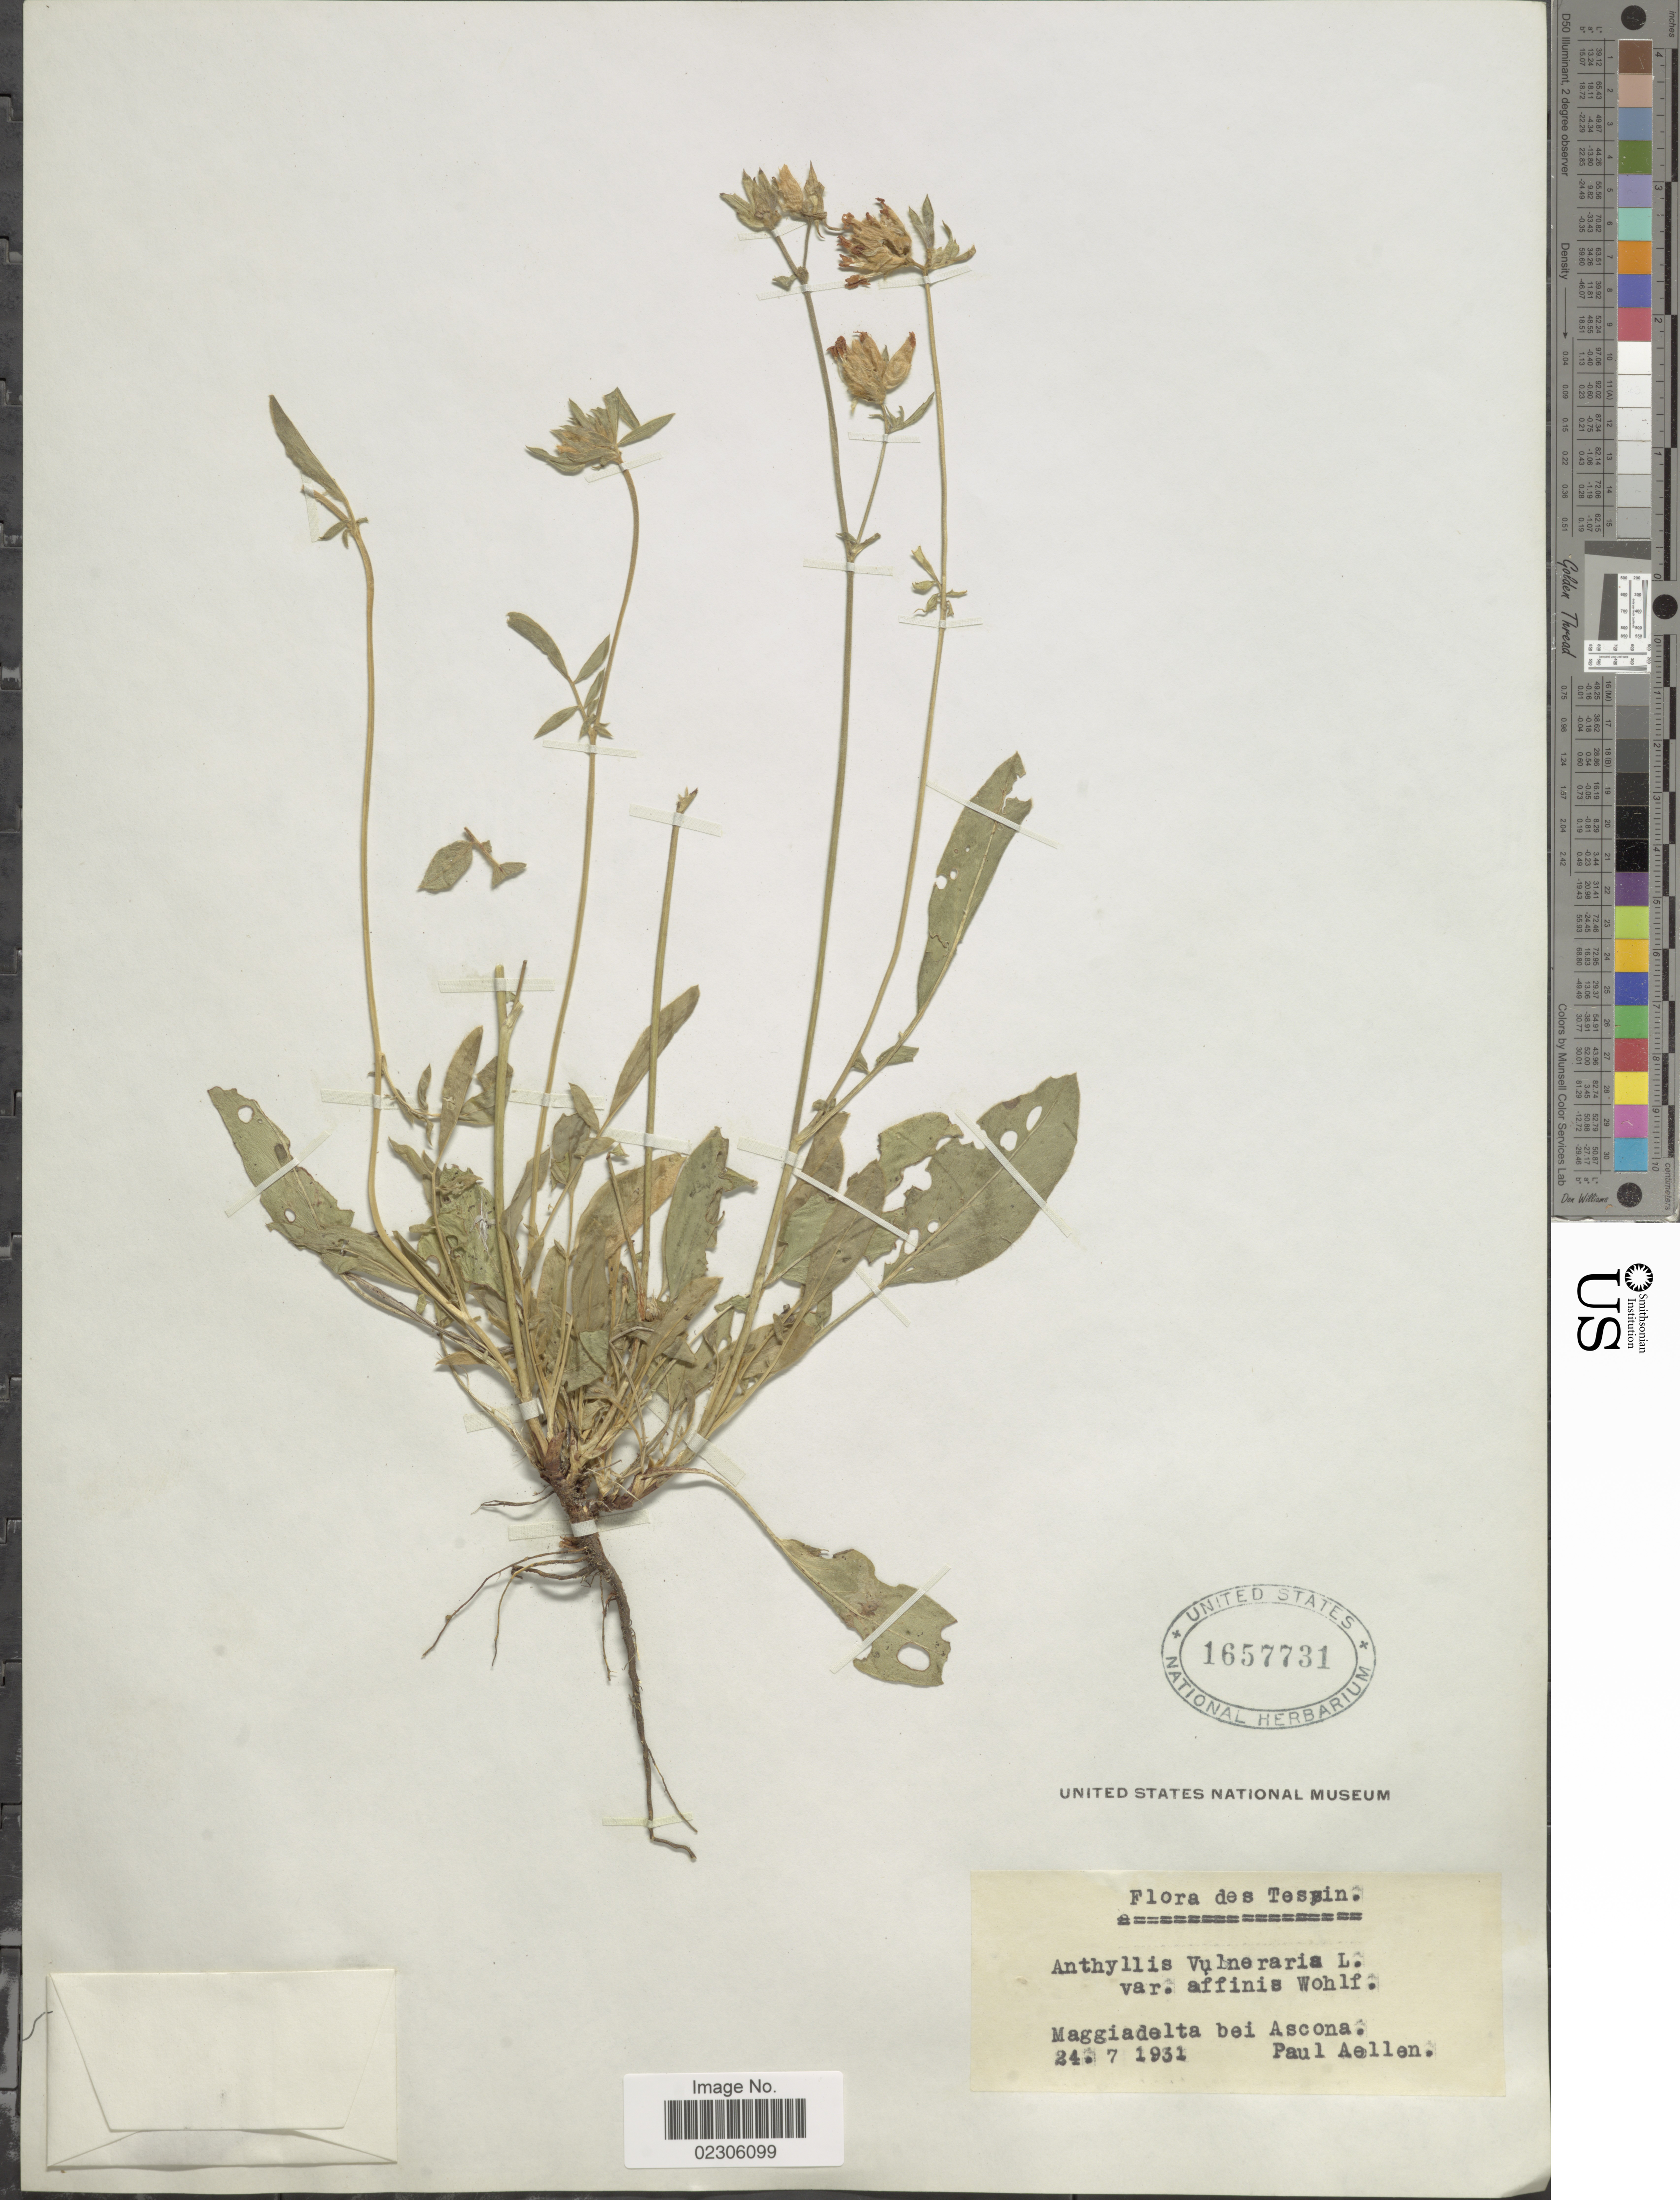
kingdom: Plantae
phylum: Tracheophyta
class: Magnoliopsida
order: Fabales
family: Fabaceae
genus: Anthyllis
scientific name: Anthyllis vulneraria subsp. carpatica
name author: Nyman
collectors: P. Aellen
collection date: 1931-07-24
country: Switzerland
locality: Tesin, Maggiadelta bei Ascona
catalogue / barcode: US 1657731